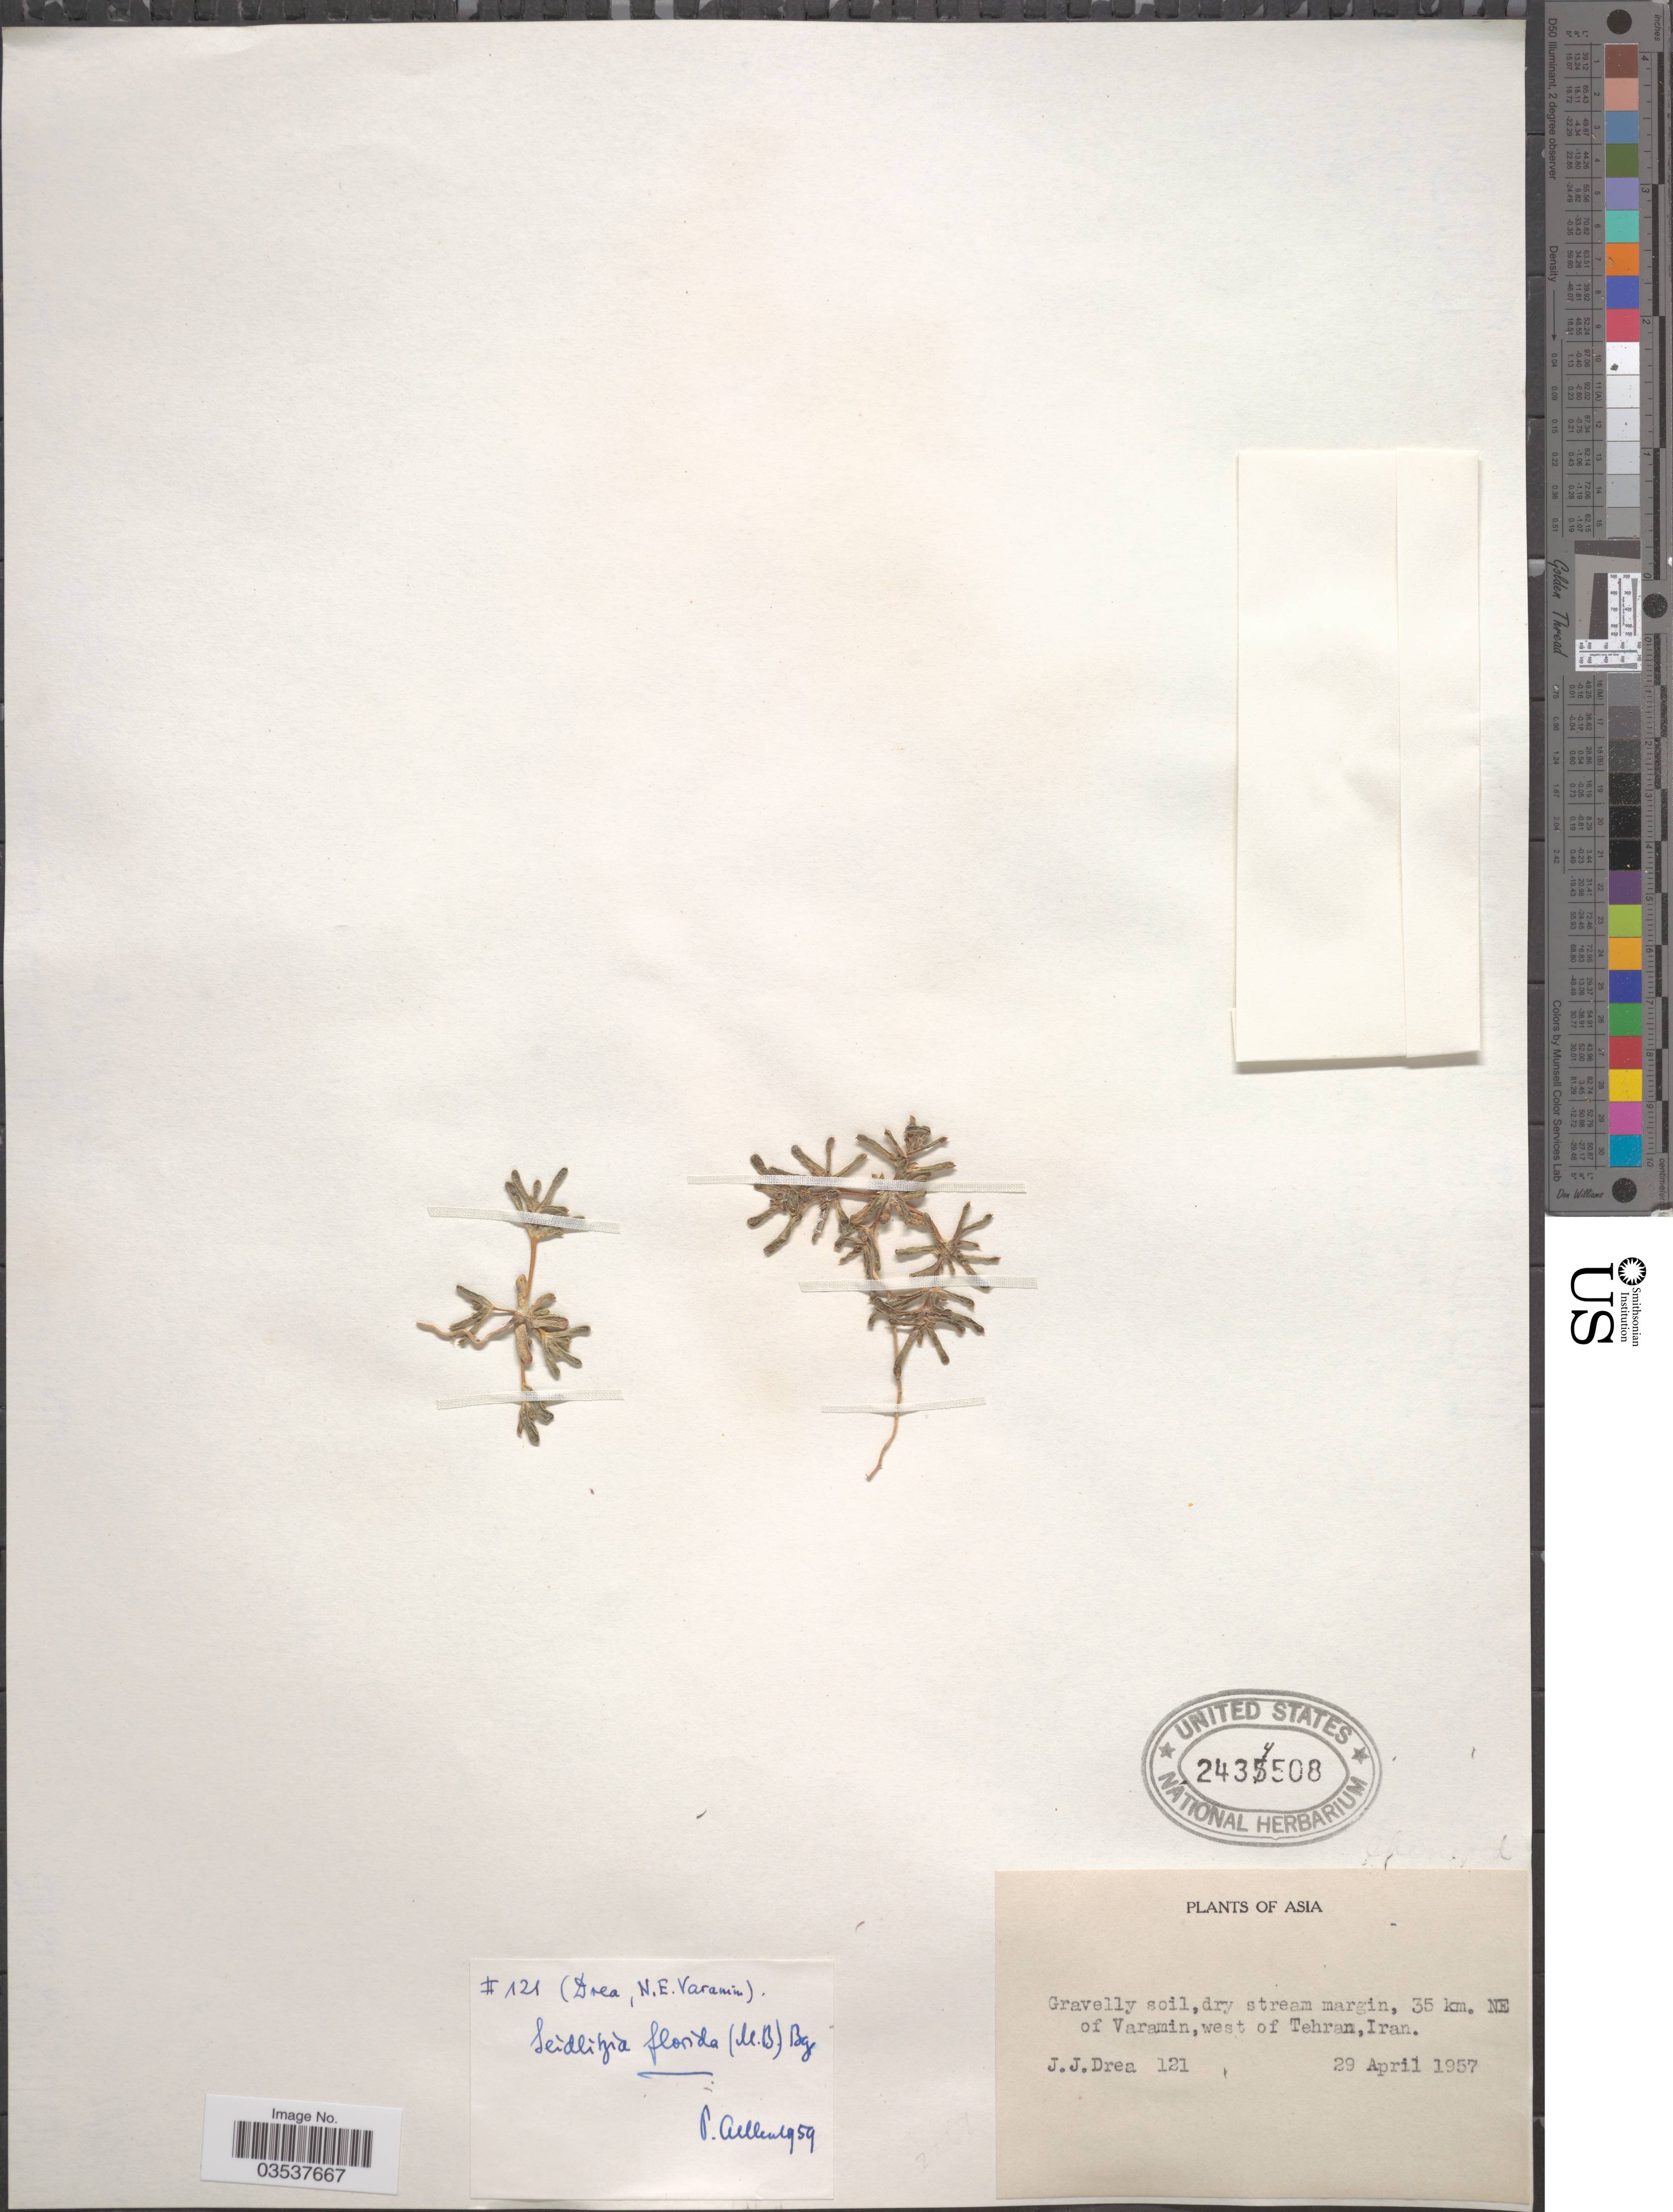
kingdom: Plantae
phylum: Tracheophyta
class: Magnoliopsida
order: Caryophyllales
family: Amaranthaceae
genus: Soda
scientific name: Soda florida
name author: (M. Bieb.) Akhani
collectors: J. Drea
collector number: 121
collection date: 1957-04-29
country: Iran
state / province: Tehran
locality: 35 km. NE of Varamin, west of Tehran.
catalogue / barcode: US 2434508